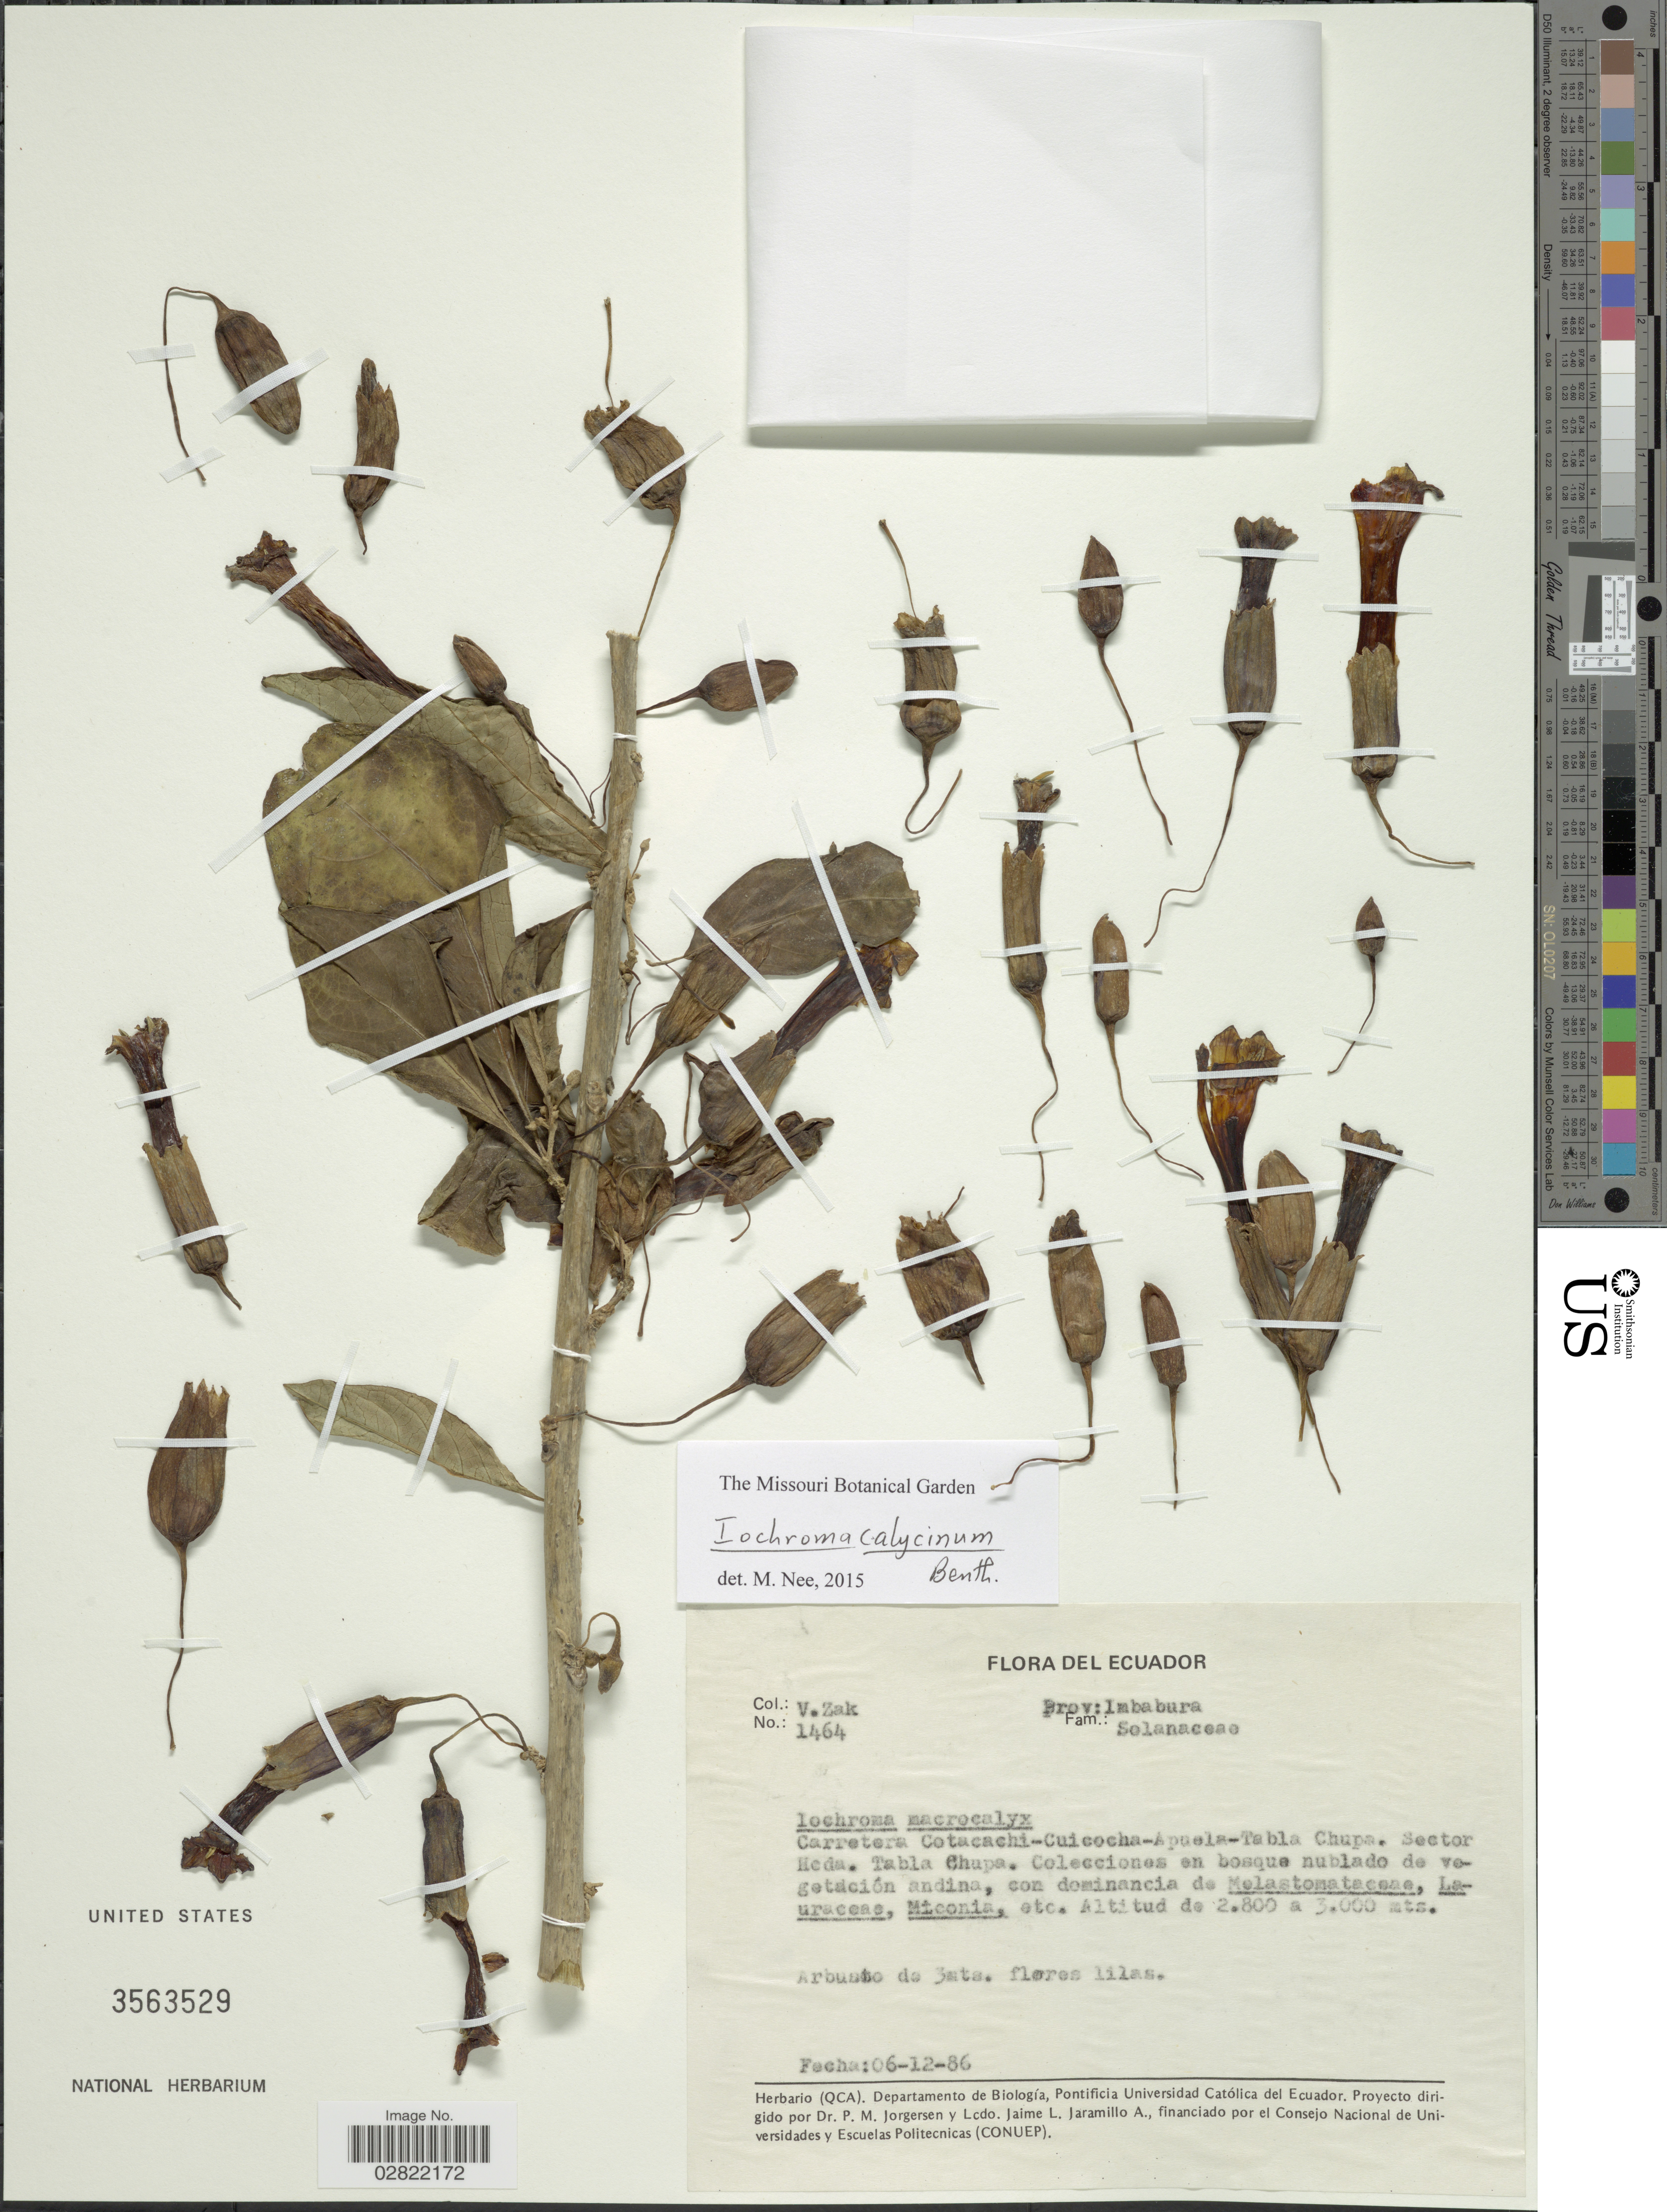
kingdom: Plantae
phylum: Tracheophyta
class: Magnoliopsida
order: Solanales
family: Solanaceae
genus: Iochroma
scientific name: Iochroma calycina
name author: Benth.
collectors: V. Zak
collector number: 1464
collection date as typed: Transcribed d/m/y: 6/12/86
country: Ecuador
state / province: Imbabura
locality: Prov.: Imbabura, Carretera Cotacachi-Cuicocha-Apuela-Tabla Chupa, Sector Heda, Tabla Chupa.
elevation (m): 2800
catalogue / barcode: US 3563529